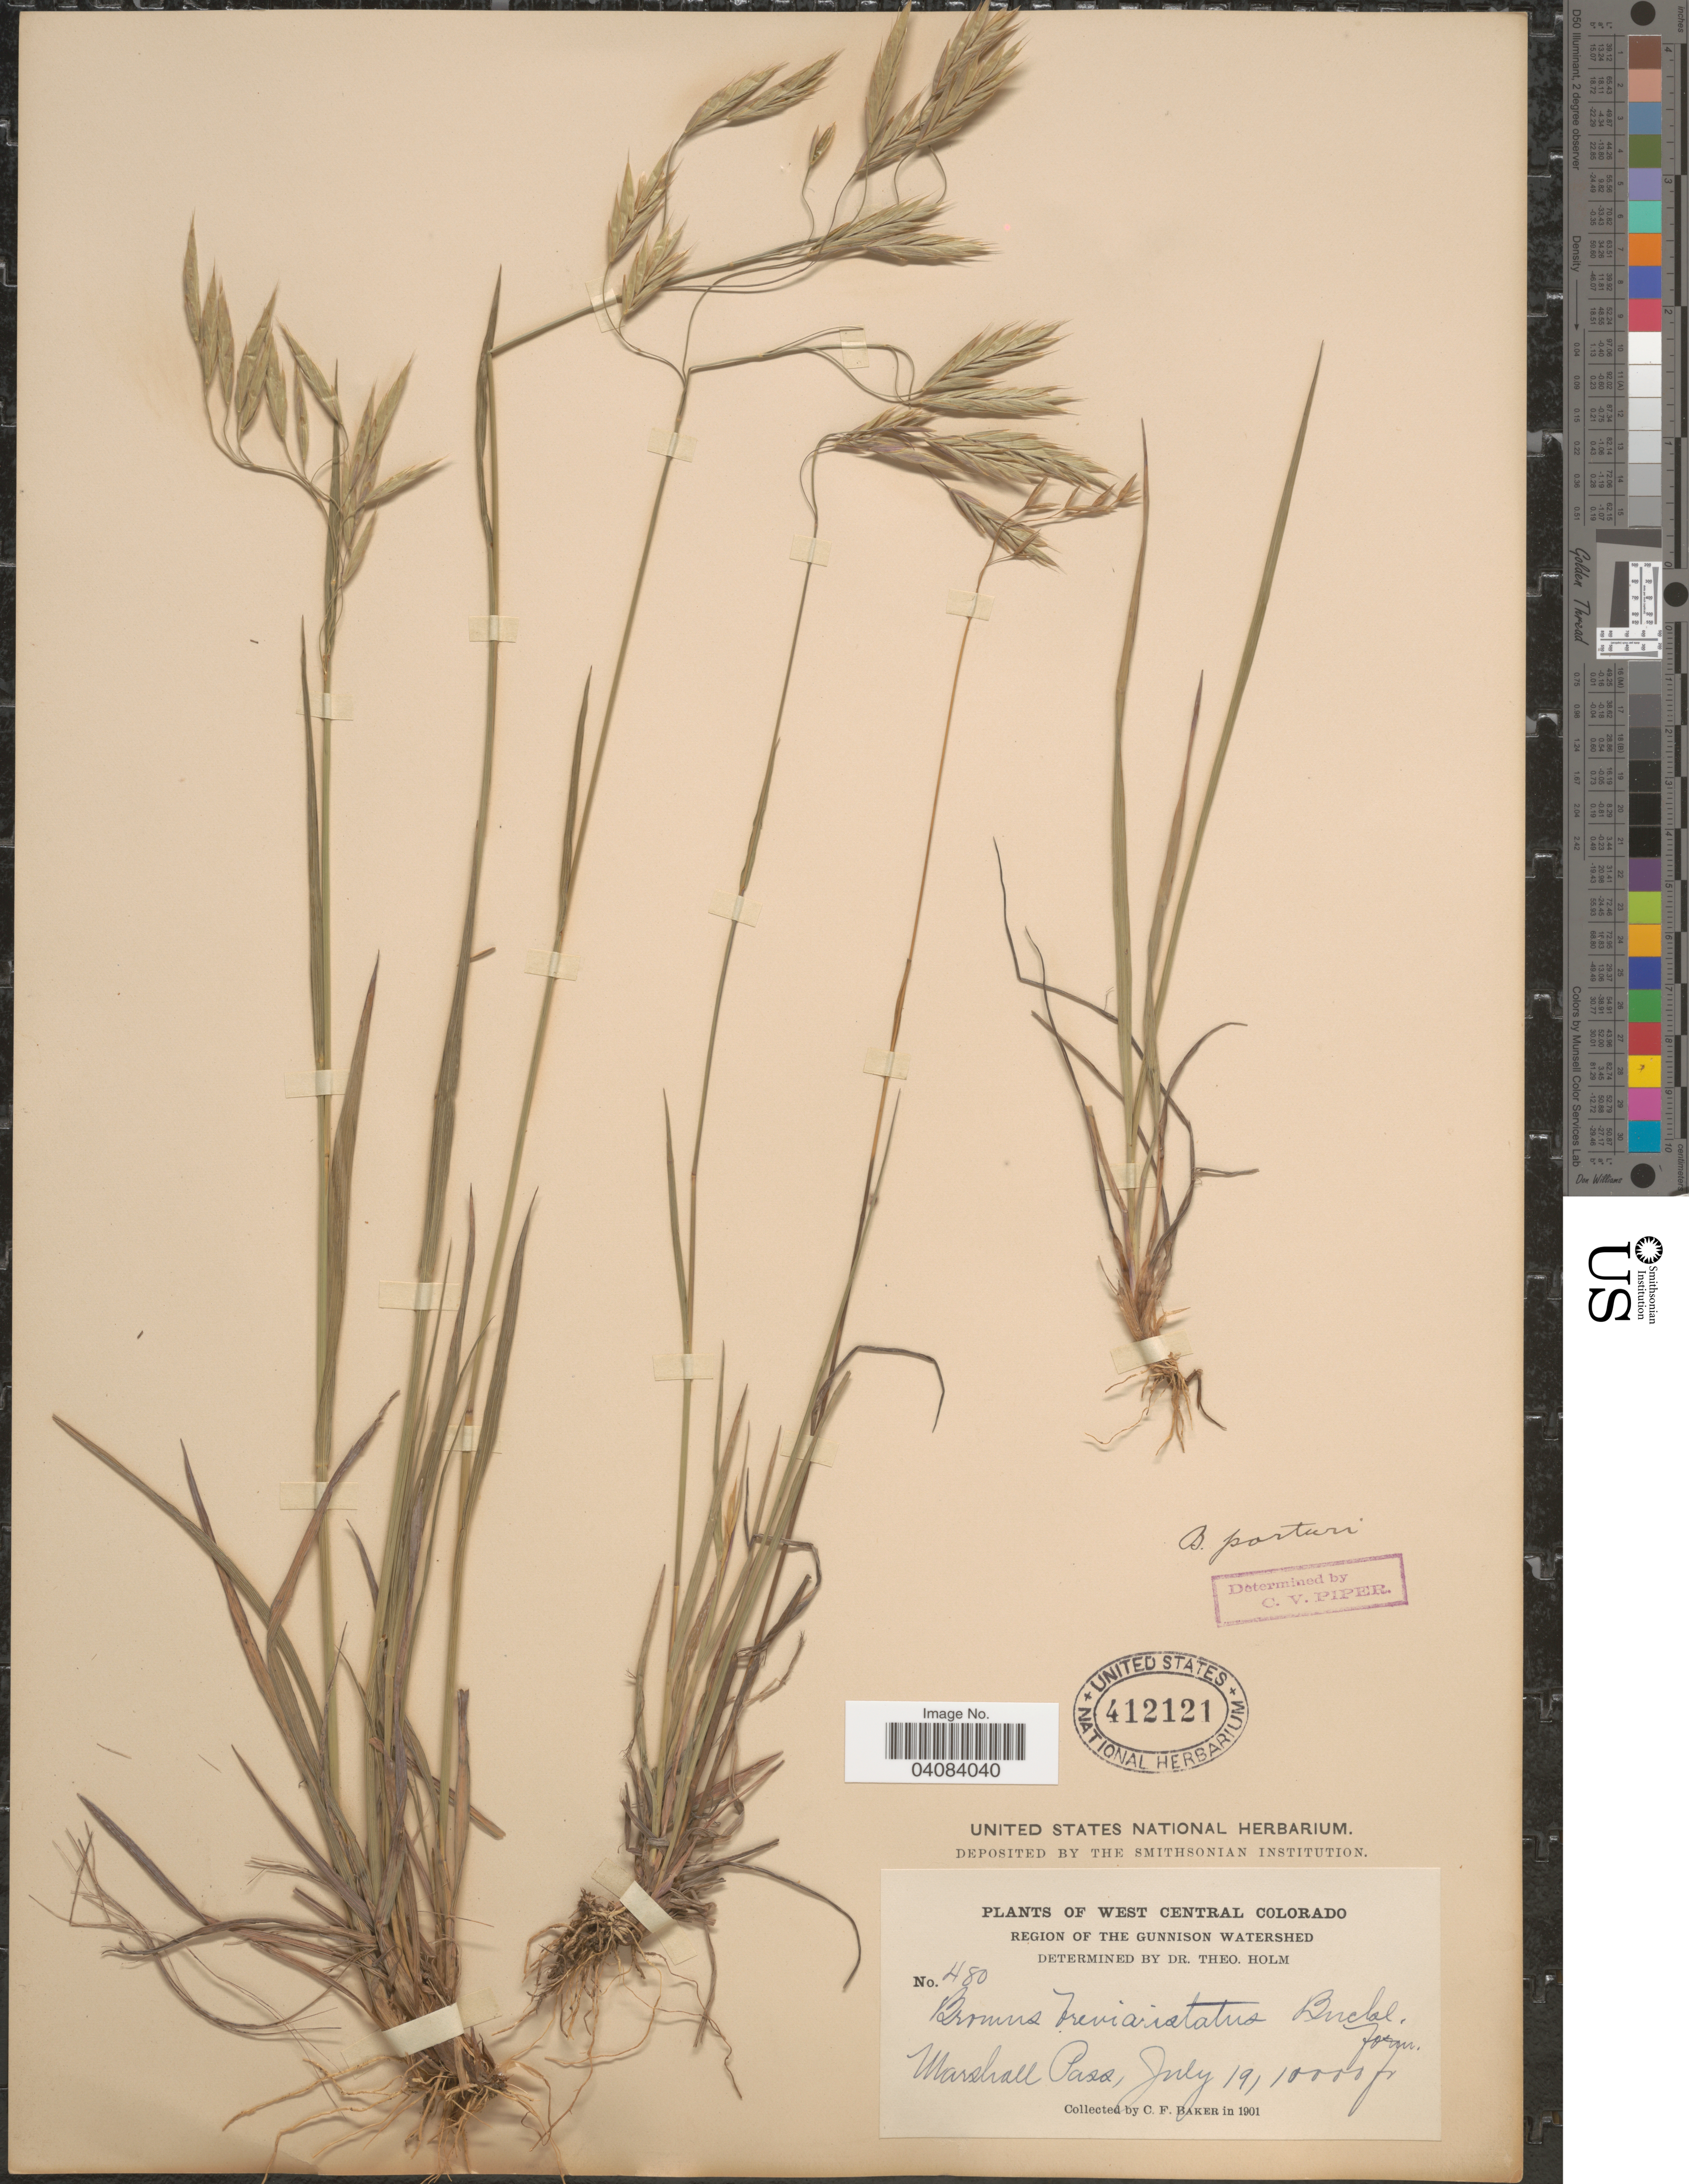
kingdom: Plantae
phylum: Tracheophyta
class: Liliopsida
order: Poales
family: Poaceae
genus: Bromus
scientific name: Bromus porteri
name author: (J.M. Coult.) Nash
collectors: C. F. Baker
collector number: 480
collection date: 1901-07-19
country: United States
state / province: Colorado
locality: West Central Colorado. Region of the Gunnison Watershed. Marshall Pass.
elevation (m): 3048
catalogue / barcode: US 412121